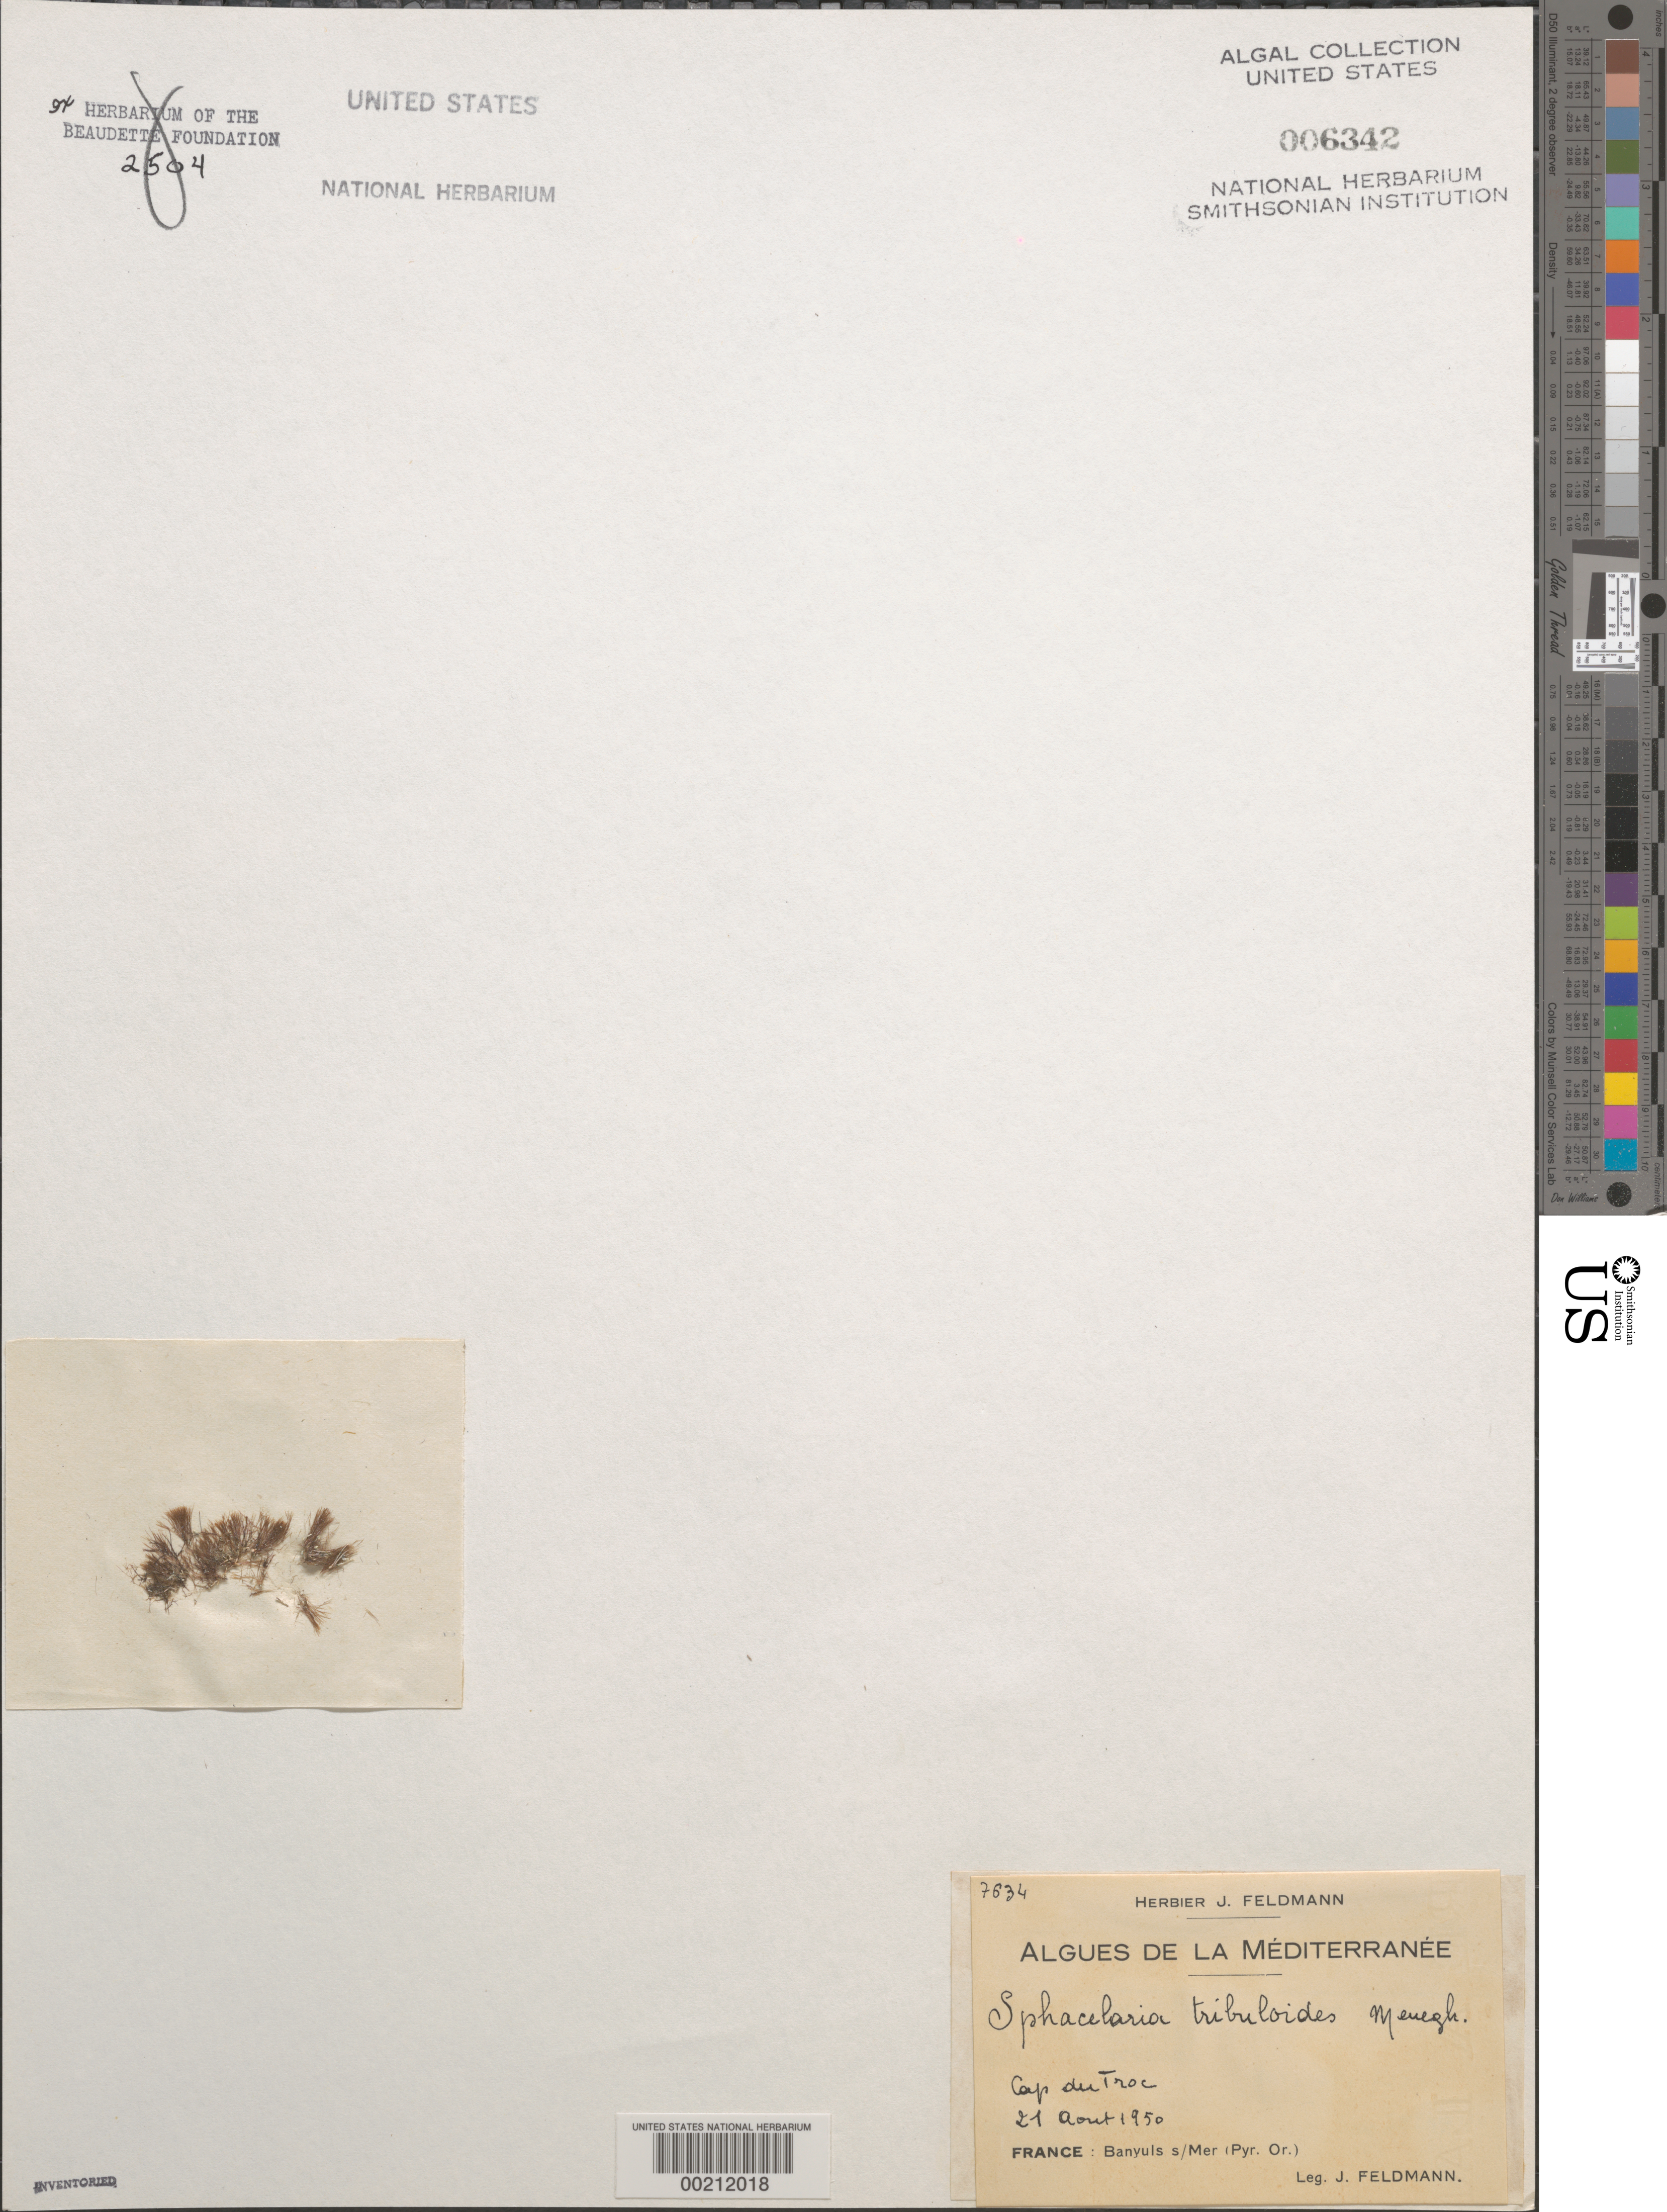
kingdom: Chromista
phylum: Ochrophyta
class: Phaeophyceae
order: Sphacelariales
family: Sphacelariaceae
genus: Sphacelaria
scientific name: Sphacelaria tribuloides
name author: Menegh.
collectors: J. Feldmann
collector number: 7634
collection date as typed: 21 Aug 1950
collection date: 1950-08-21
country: France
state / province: Occitanie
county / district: Pyrénées-Orientales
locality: Cap du Troc, Banyuls-sur-Mer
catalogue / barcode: US 6342